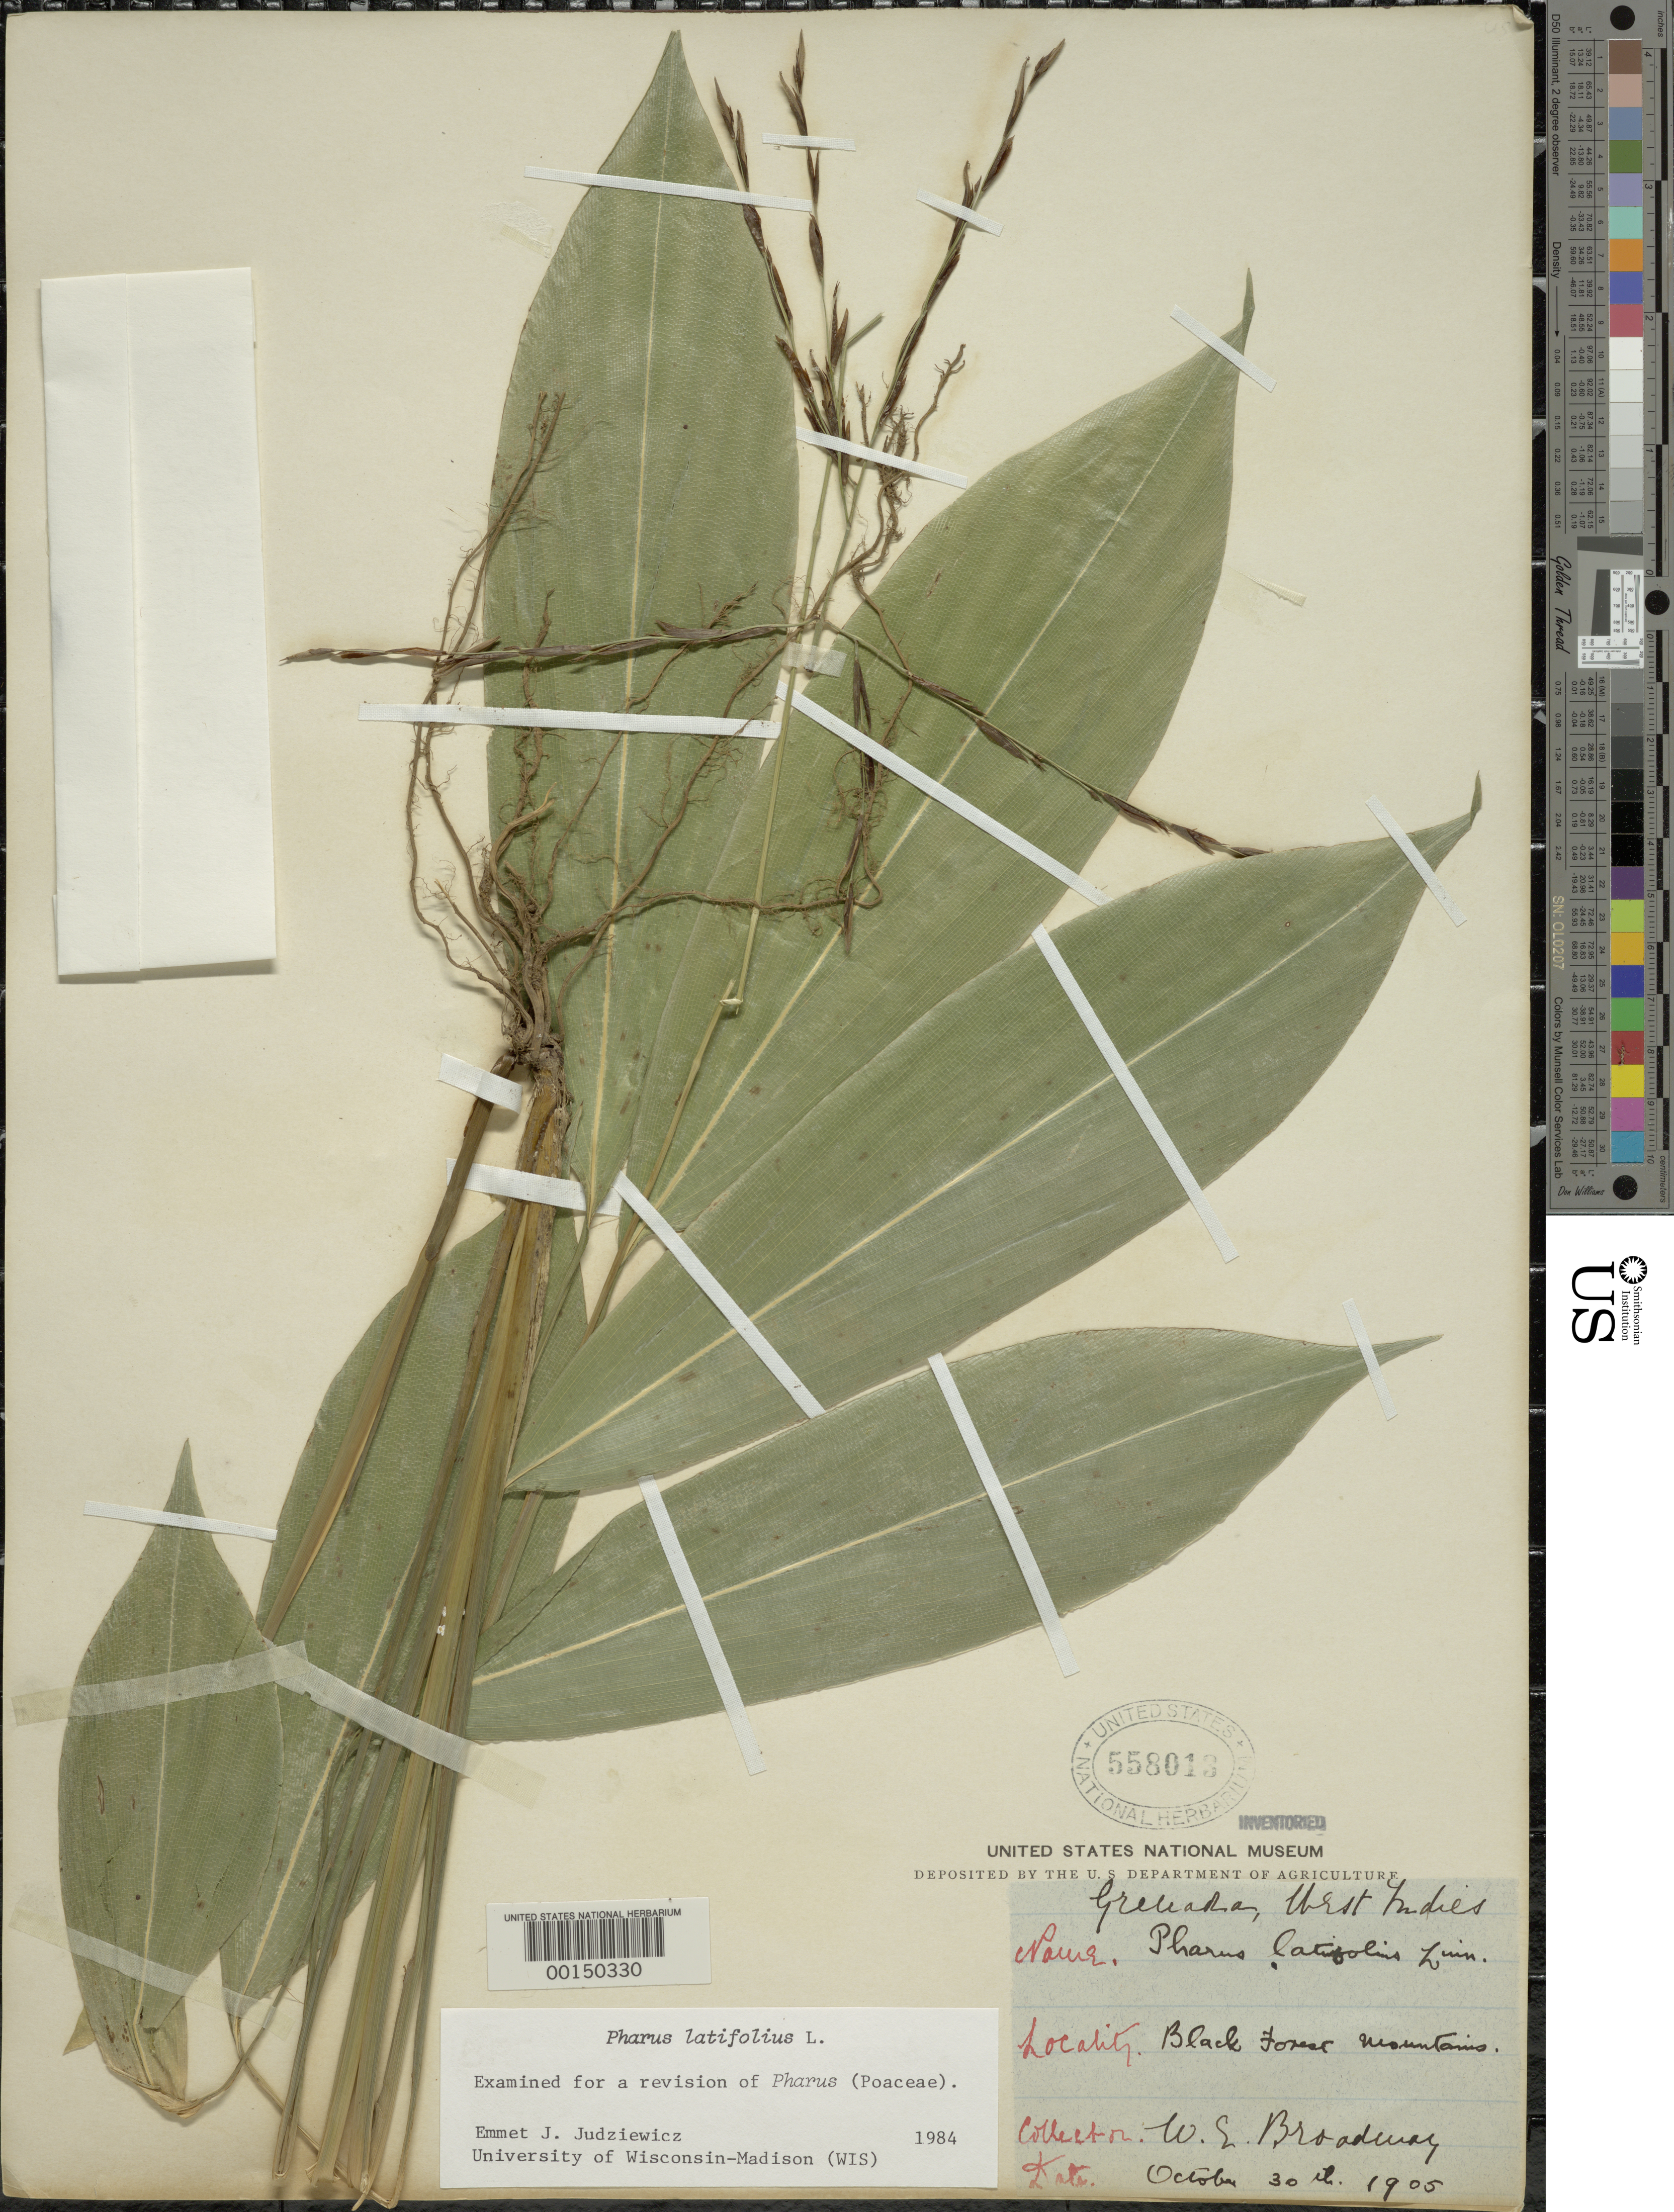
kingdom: Plantae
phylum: Tracheophyta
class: Liliopsida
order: Poales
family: Poaceae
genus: Pharus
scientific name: Pharus latifolius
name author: L.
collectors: W. E. Broadway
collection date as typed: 30 Oct 1905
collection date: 1905-10-30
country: Grenada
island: Windward Is.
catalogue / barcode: US 558013